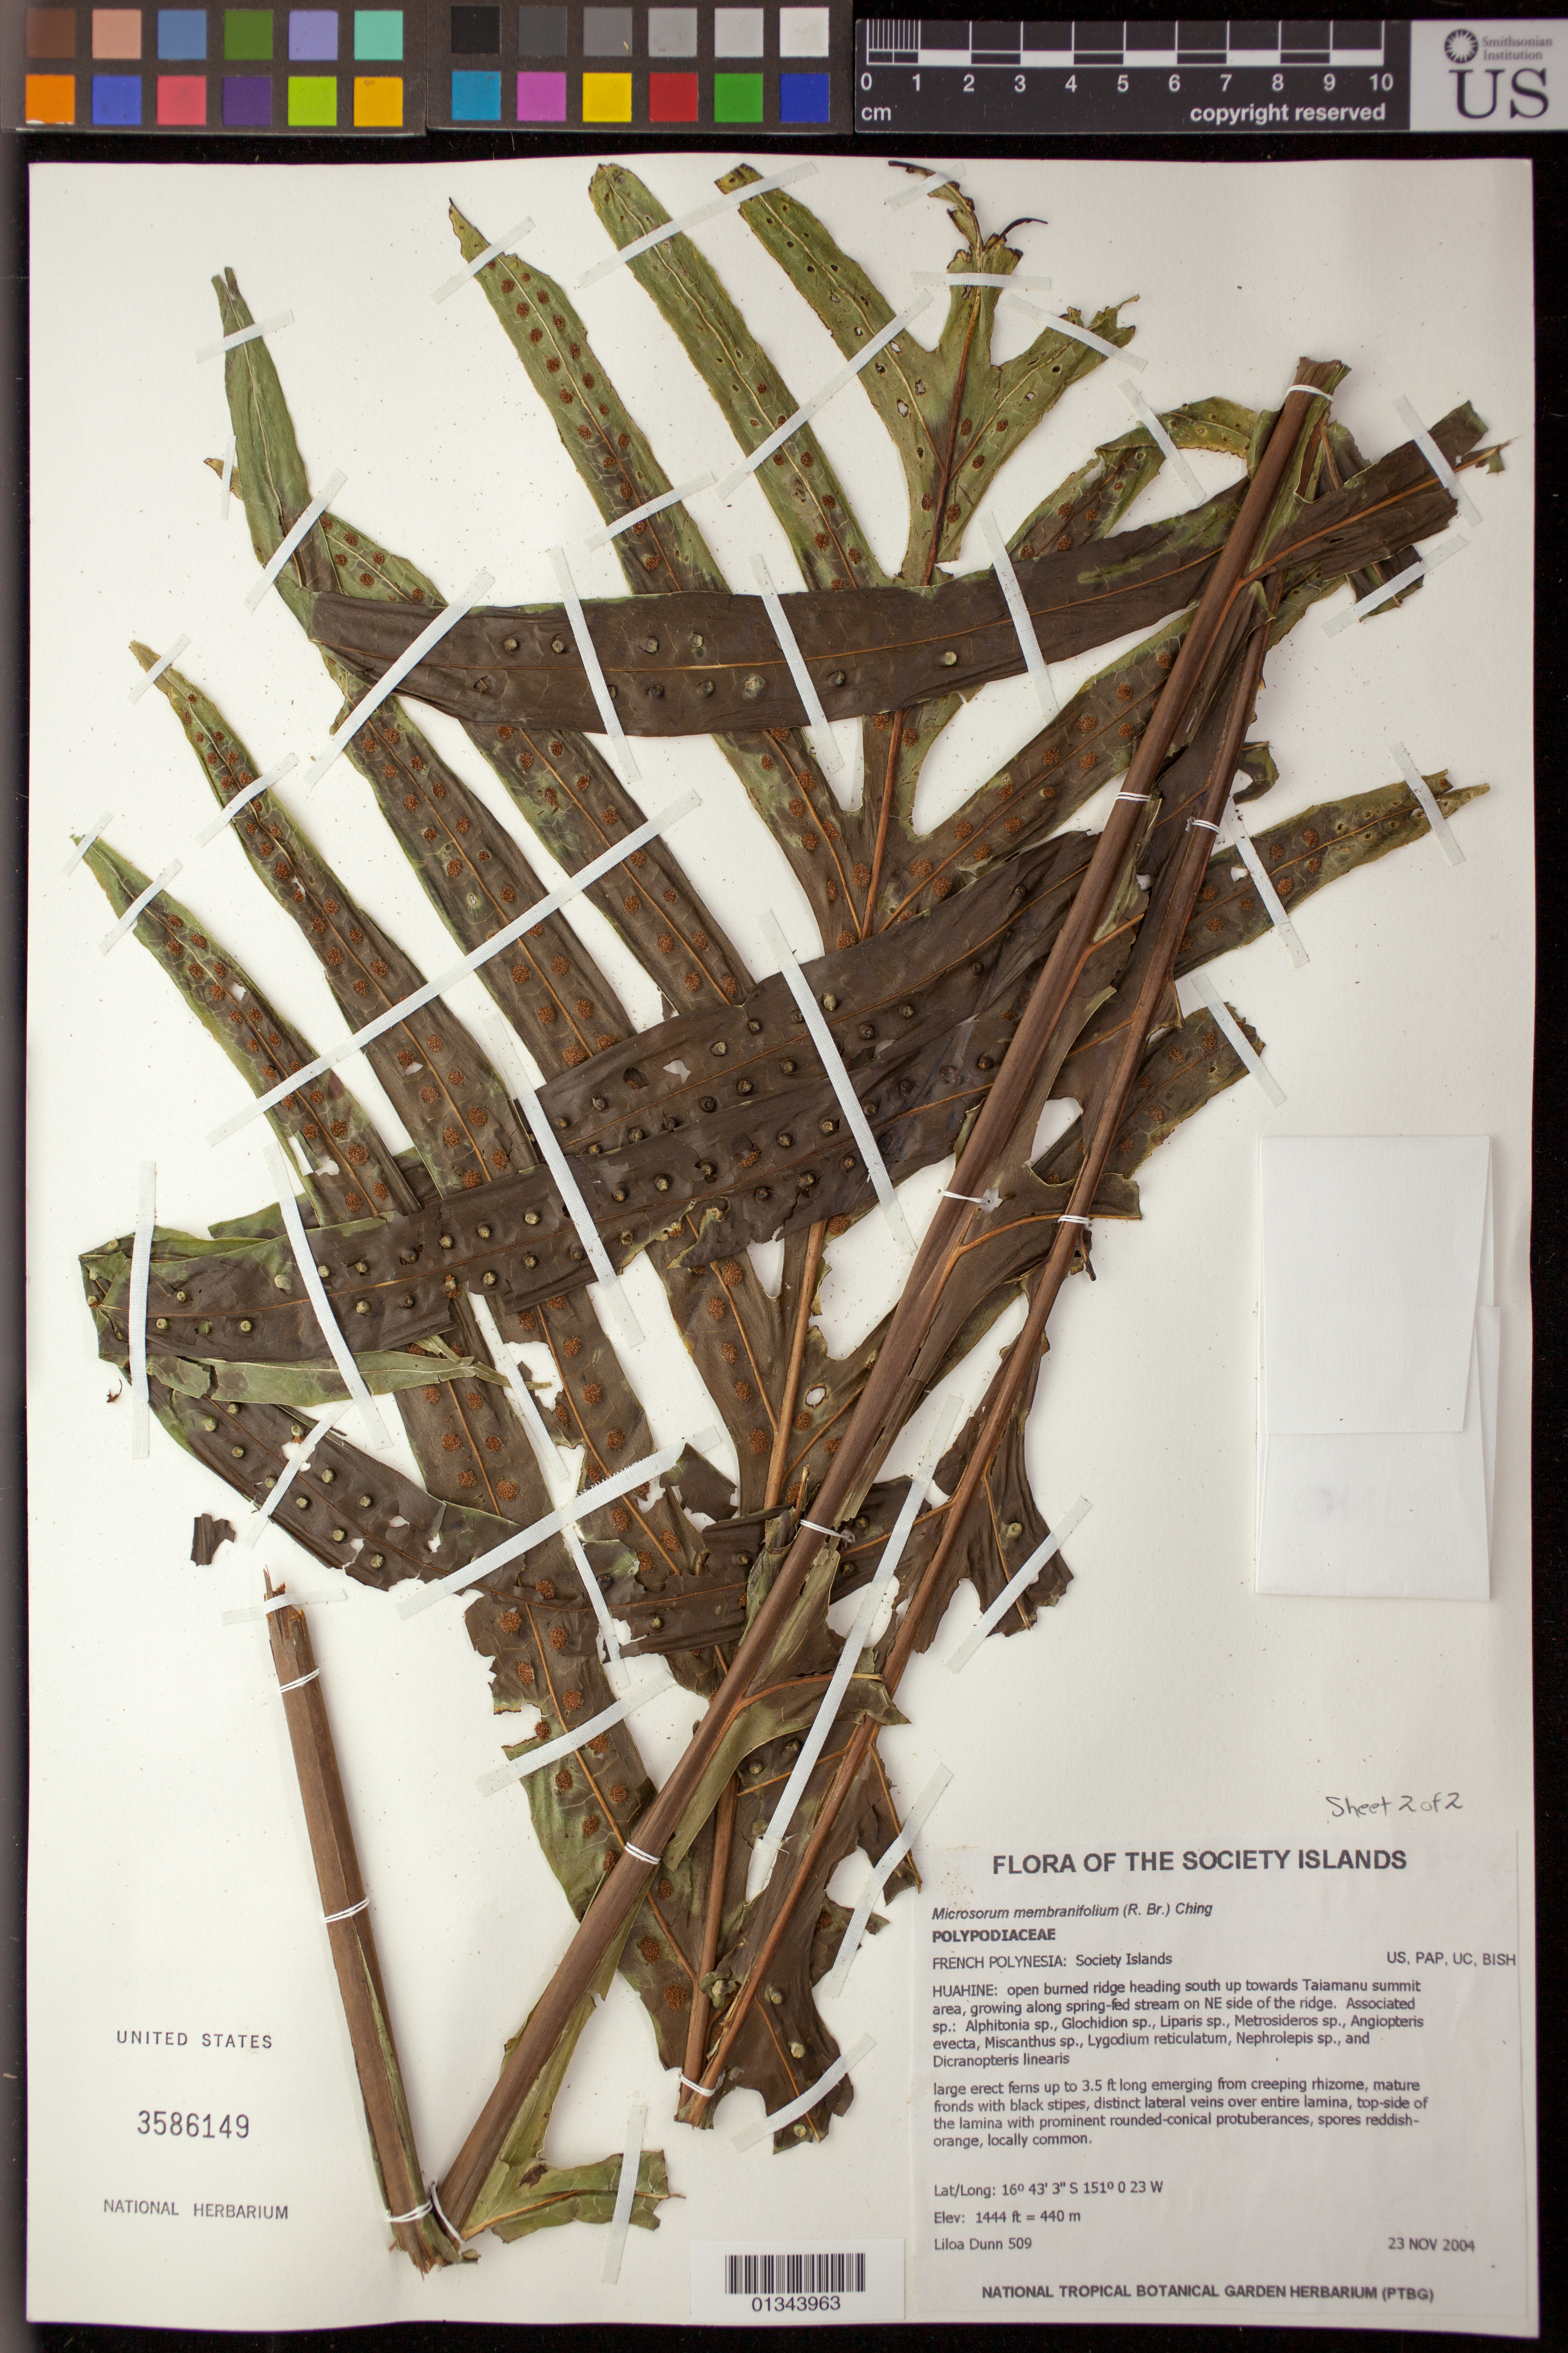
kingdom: Plantae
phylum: Tracheophyta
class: Polypodiopsida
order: Polypodiales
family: Polypodiaceae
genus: Microsorum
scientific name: Microsorum membranifolium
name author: (R. Br.) Ching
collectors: L. Dunn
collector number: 509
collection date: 2004-11-23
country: French Polynesia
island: Huahine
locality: Huahine, open burned ridge heading south up towards Taiamanu summit area on NE side of the ridge.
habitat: Along spring-fed stream.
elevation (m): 440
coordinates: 16 46 3 S, 151 0 23 W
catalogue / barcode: US 3586149